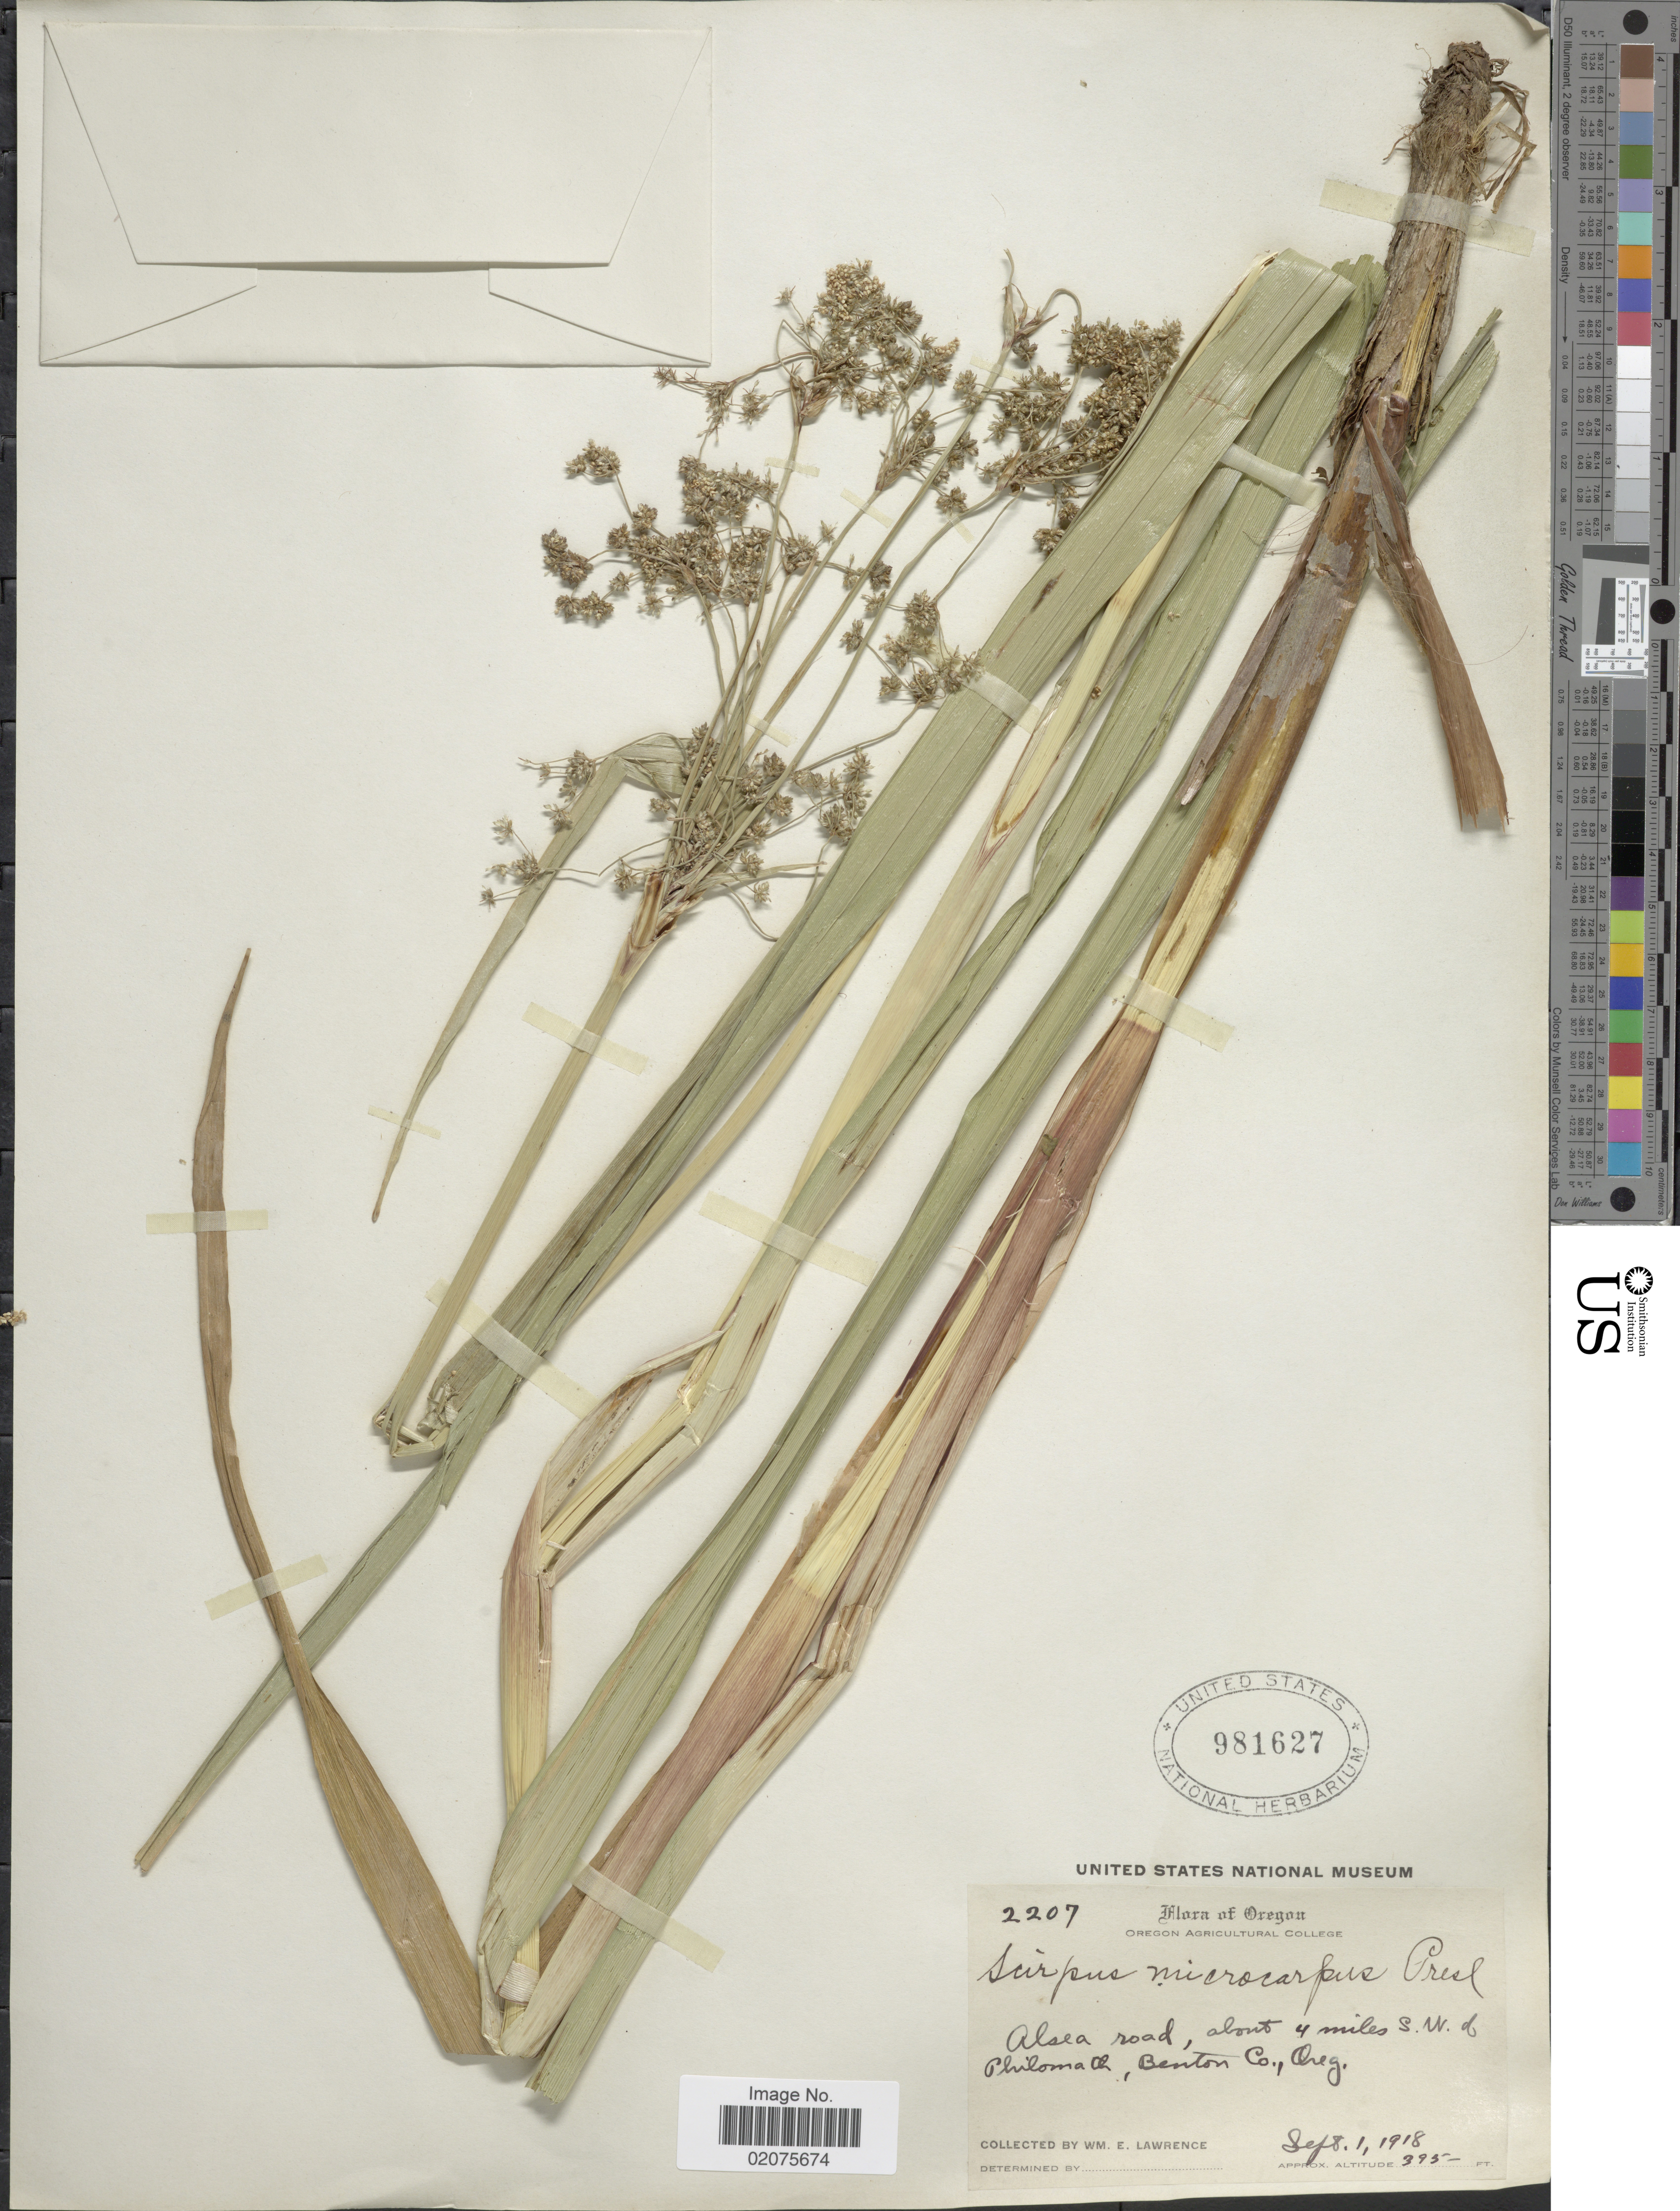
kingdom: Plantae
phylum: Tracheophyta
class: Liliopsida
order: Poales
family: Cyperaceae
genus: Scirpus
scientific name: Scirpus microcarpus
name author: J. Presl & C. Presl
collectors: W. Lawrence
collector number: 2207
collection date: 1918-09-01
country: United States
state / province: Oregon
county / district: Benton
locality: Alsea road, about 4 miles S.W. of Philomath, Benton Co., Oreg.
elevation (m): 120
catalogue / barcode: US 981627